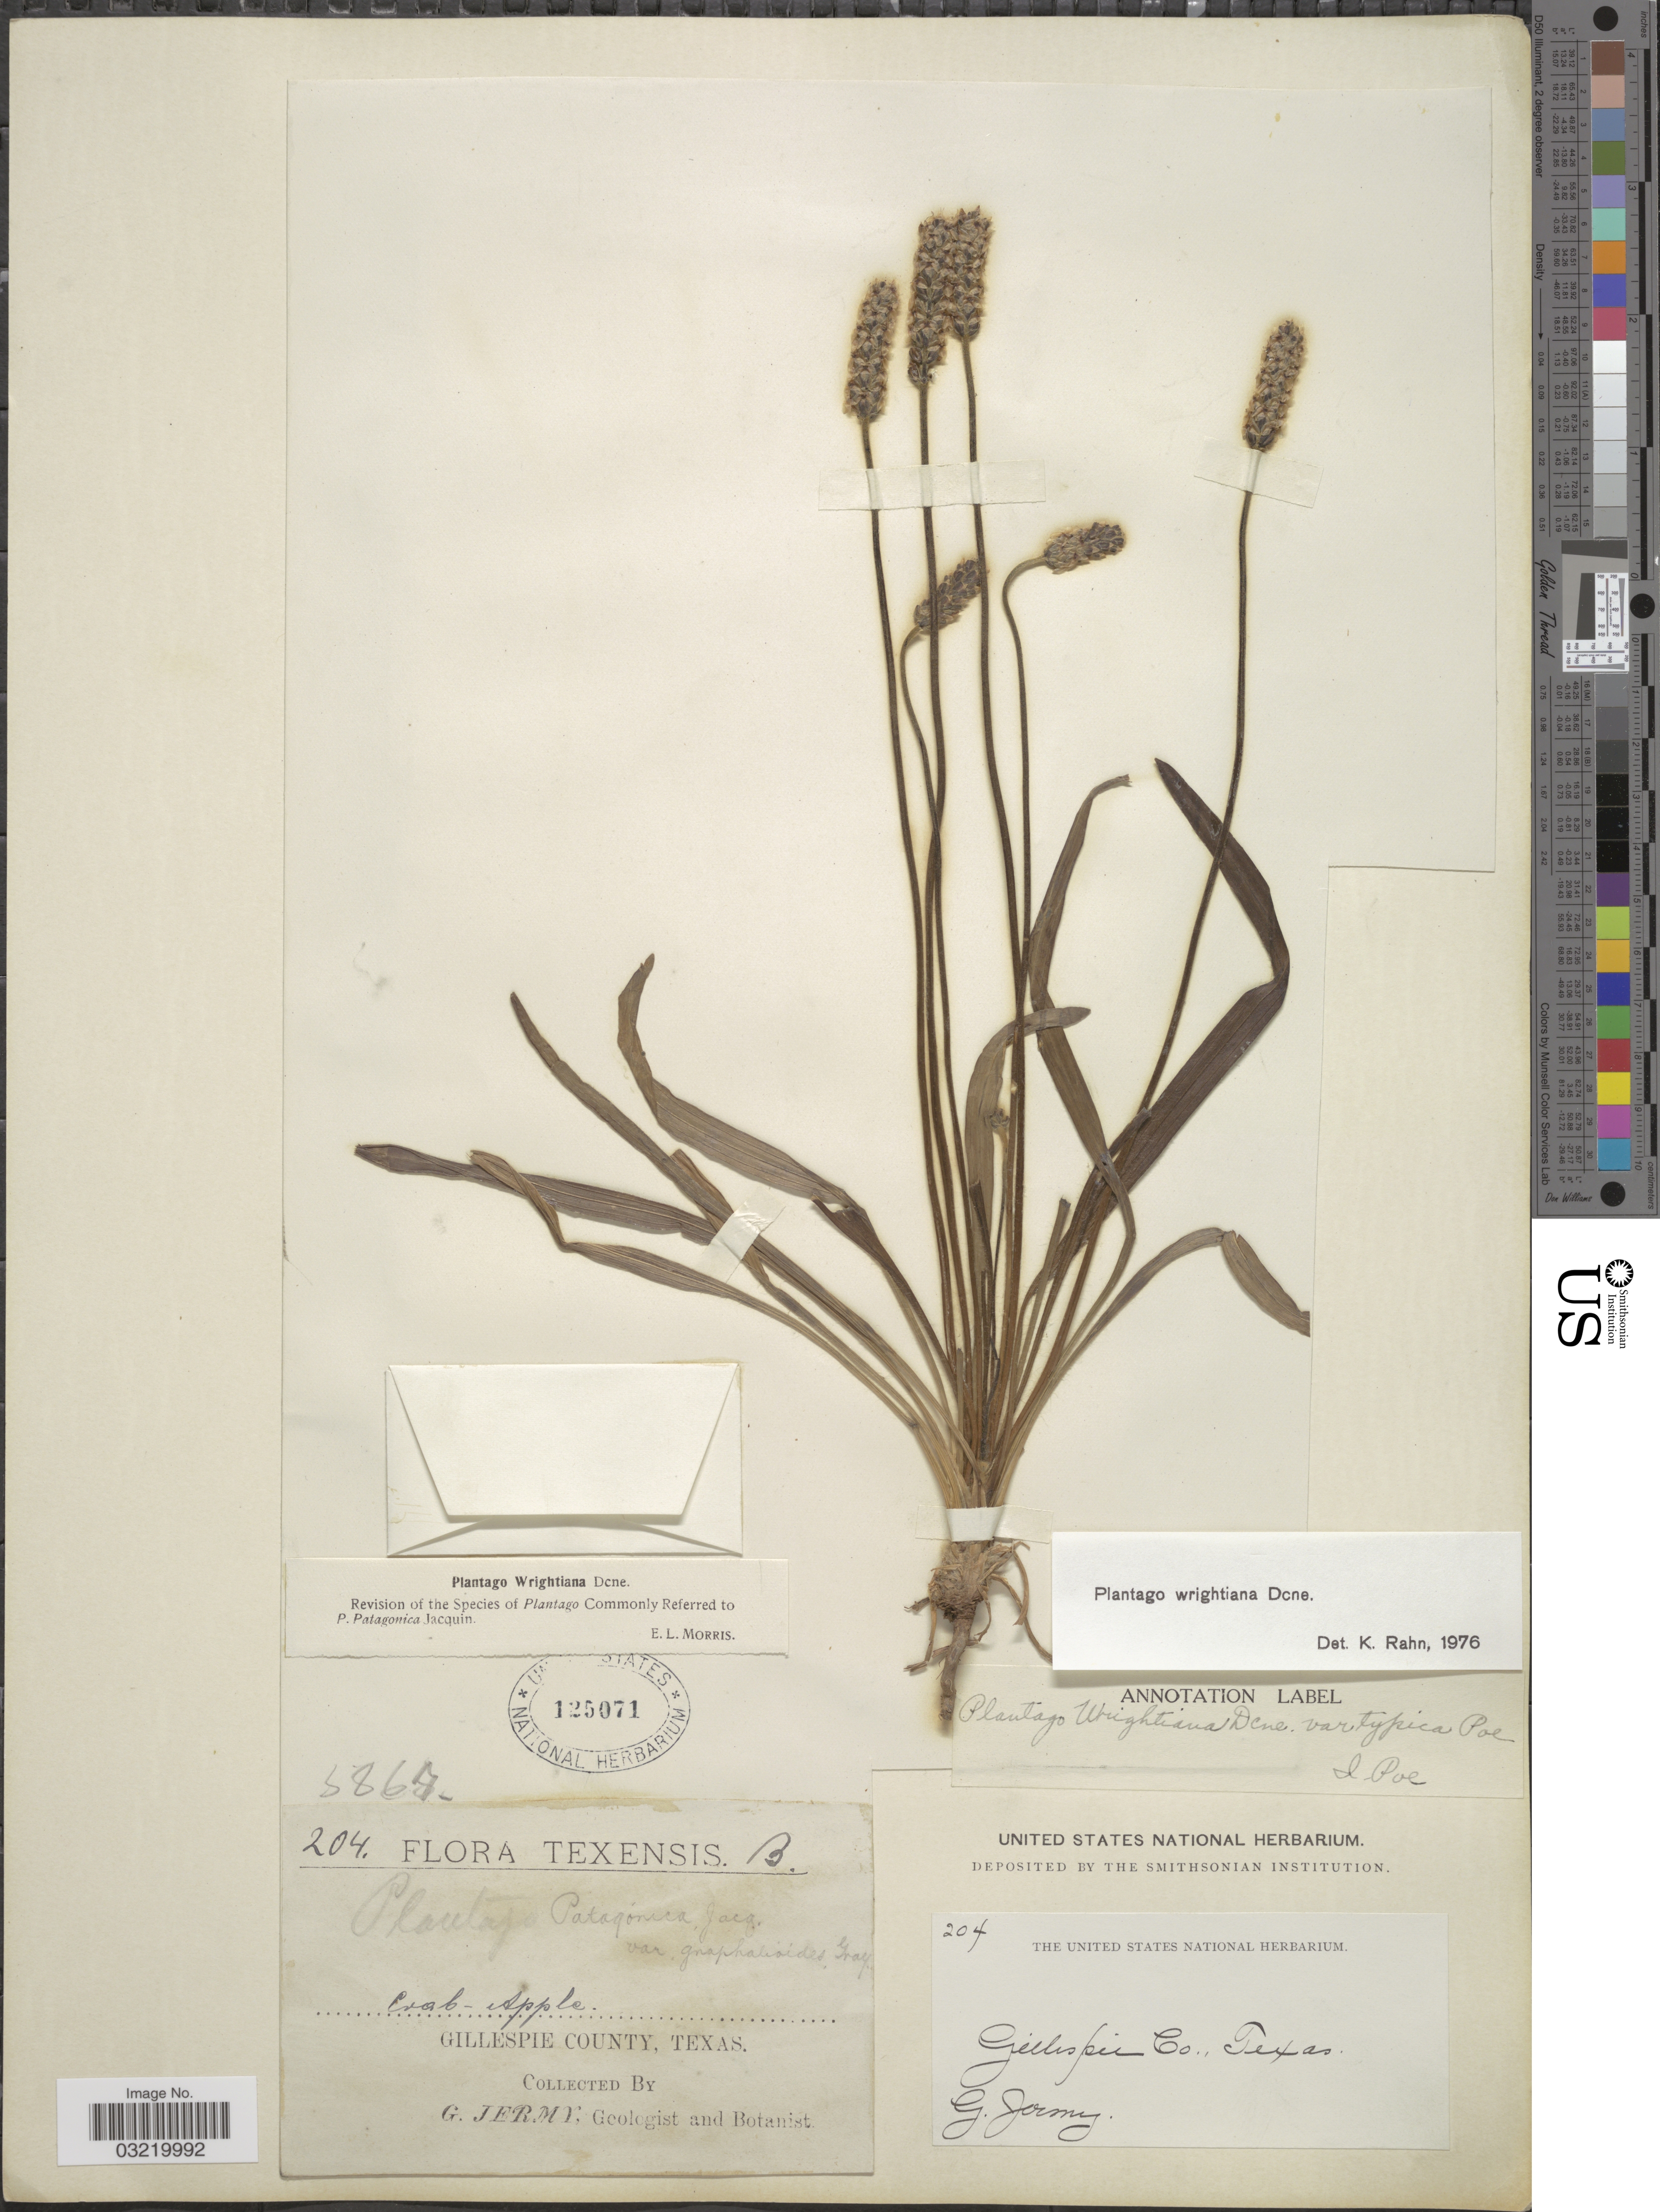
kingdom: Plantae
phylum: Tracheophyta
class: Magnoliopsida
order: Lamiales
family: Plantaginaceae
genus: Plantago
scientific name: Plantago wrightiana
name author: Decne. ex A. DC.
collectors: G. Jermy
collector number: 204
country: United States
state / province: Texas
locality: Gillespie County.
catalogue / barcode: US 125071